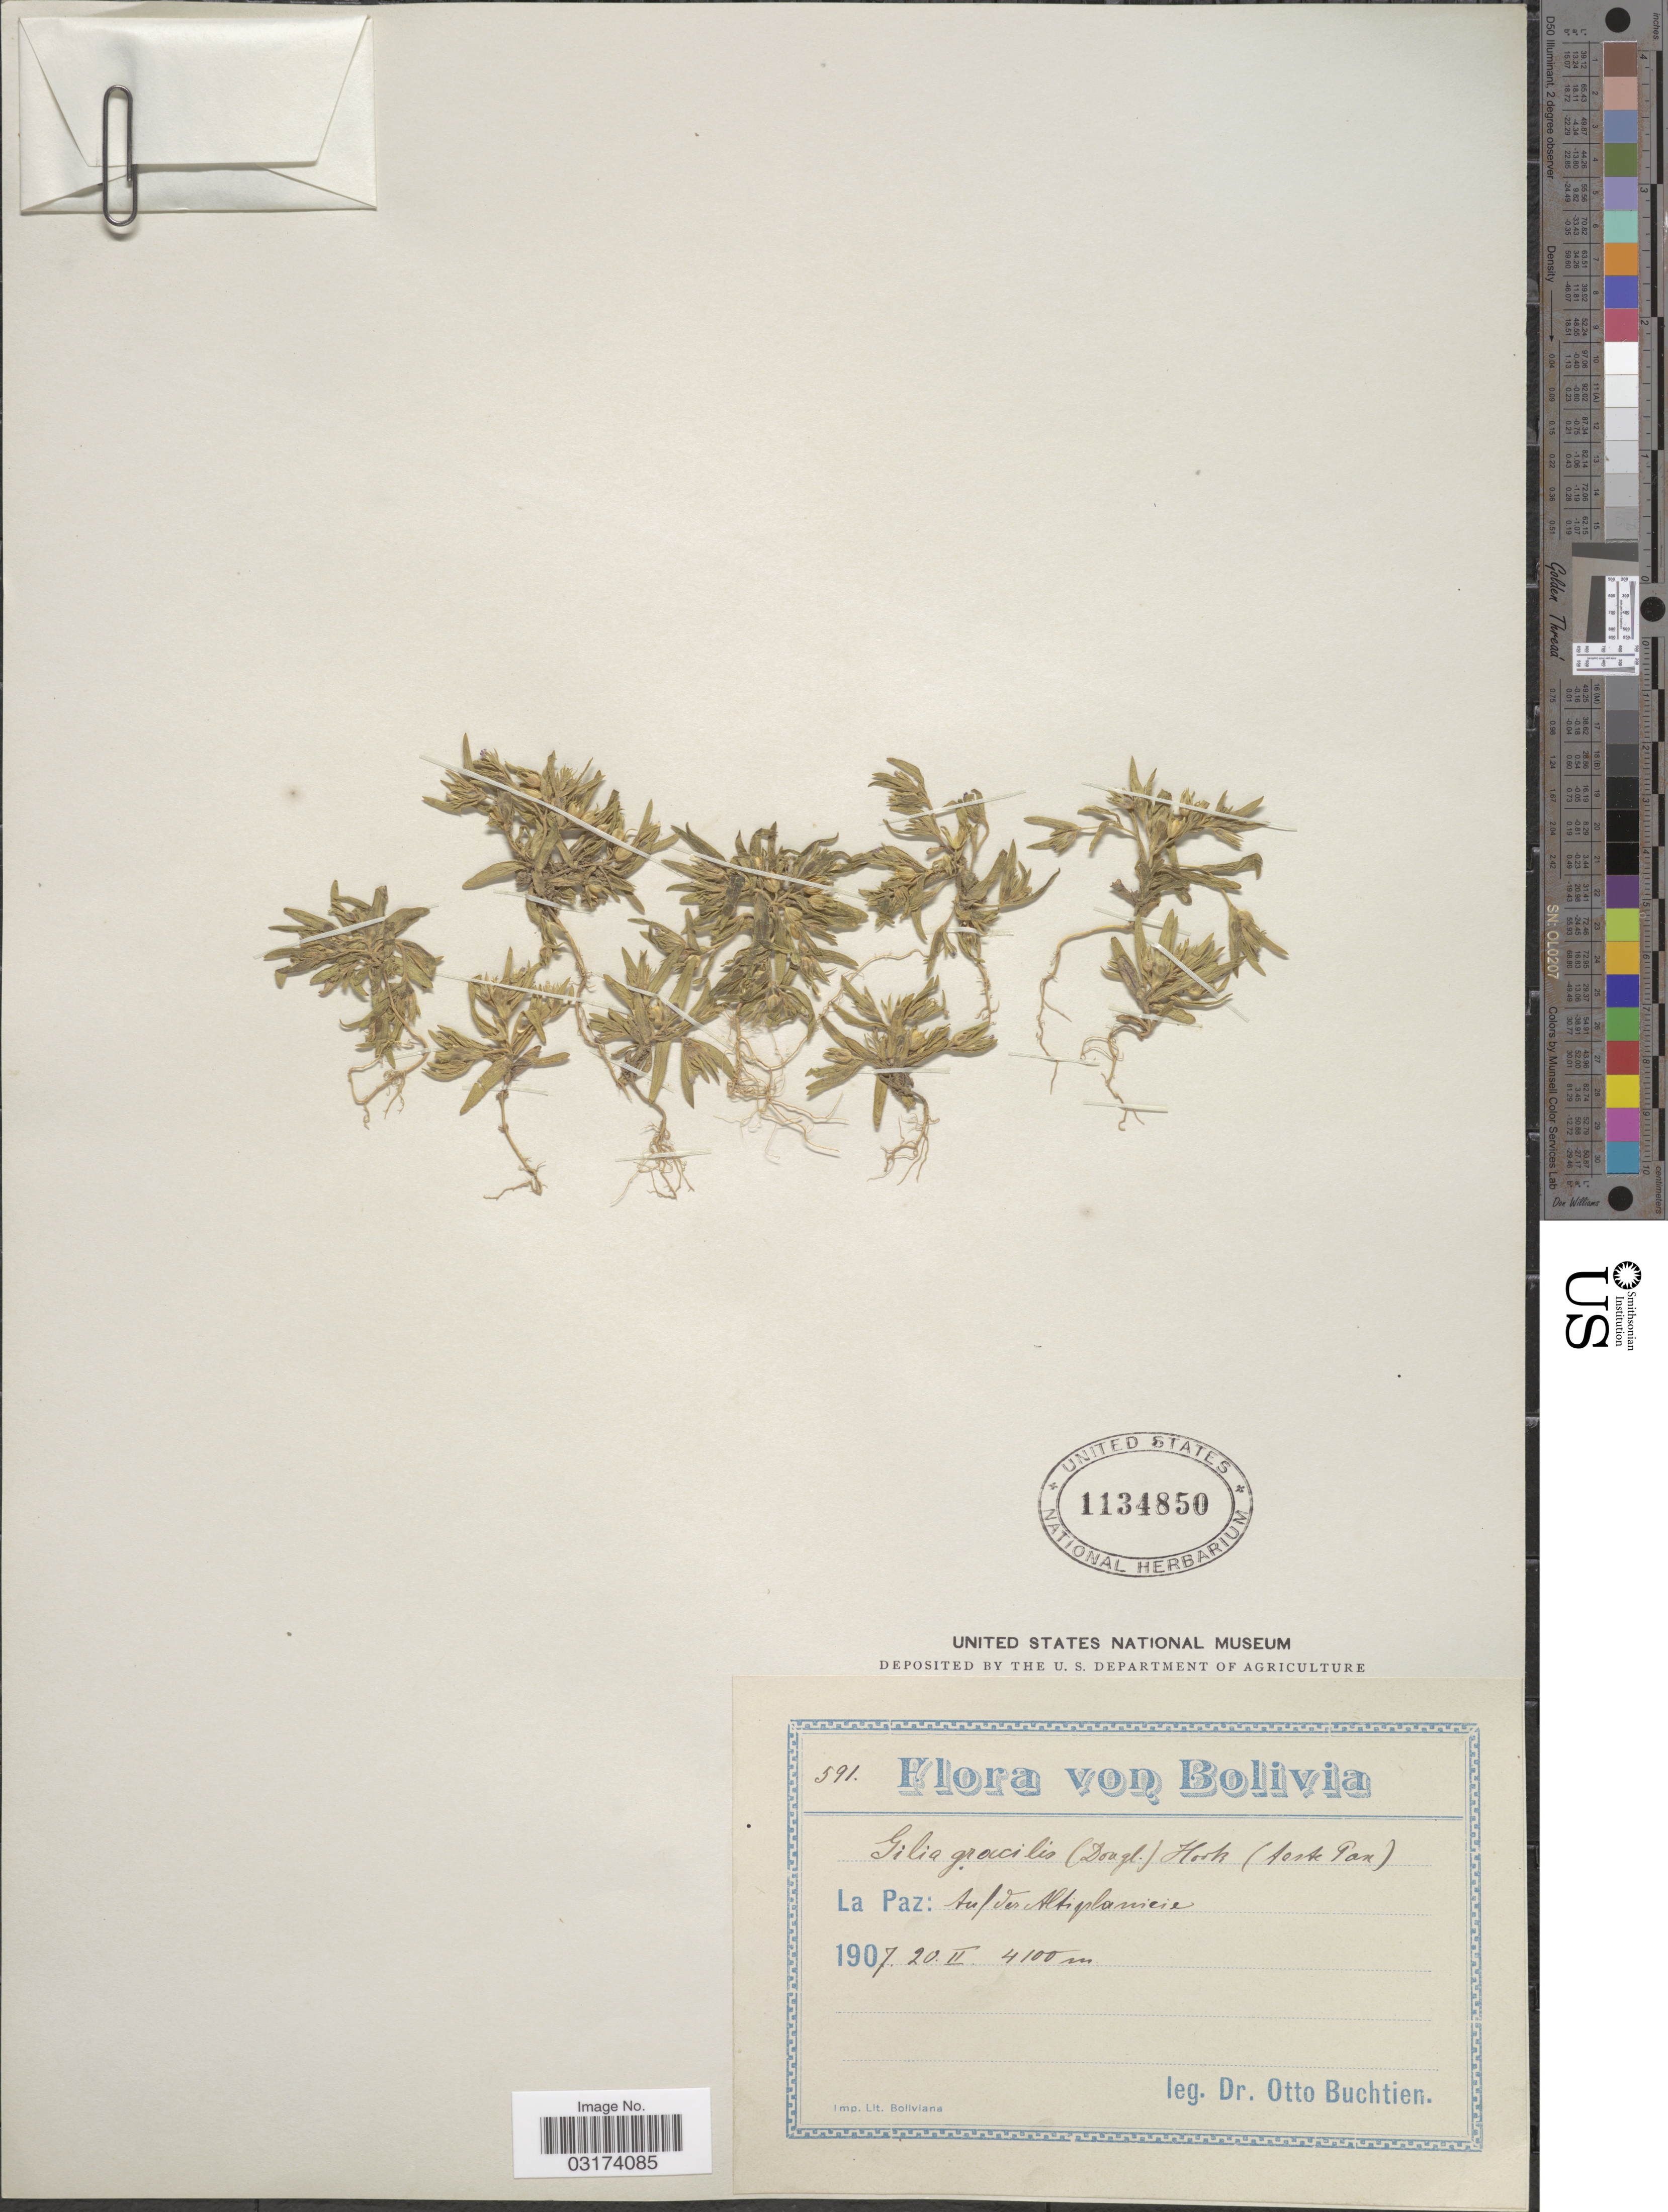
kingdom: Plantae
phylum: Tracheophyta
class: Magnoliopsida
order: Ericales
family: Polemoniaceae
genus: Microsteris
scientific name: Microsteris gracilis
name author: (Hook.) Greene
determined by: (US) Smithsonian Institution - National Museum of Natural History - Department of Botany (UNITED STATES)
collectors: O. Buchtien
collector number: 591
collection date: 1907-02-20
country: Bolivia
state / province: La Paz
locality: Auf der Altiplanicie.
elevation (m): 4100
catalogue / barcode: US 1134850